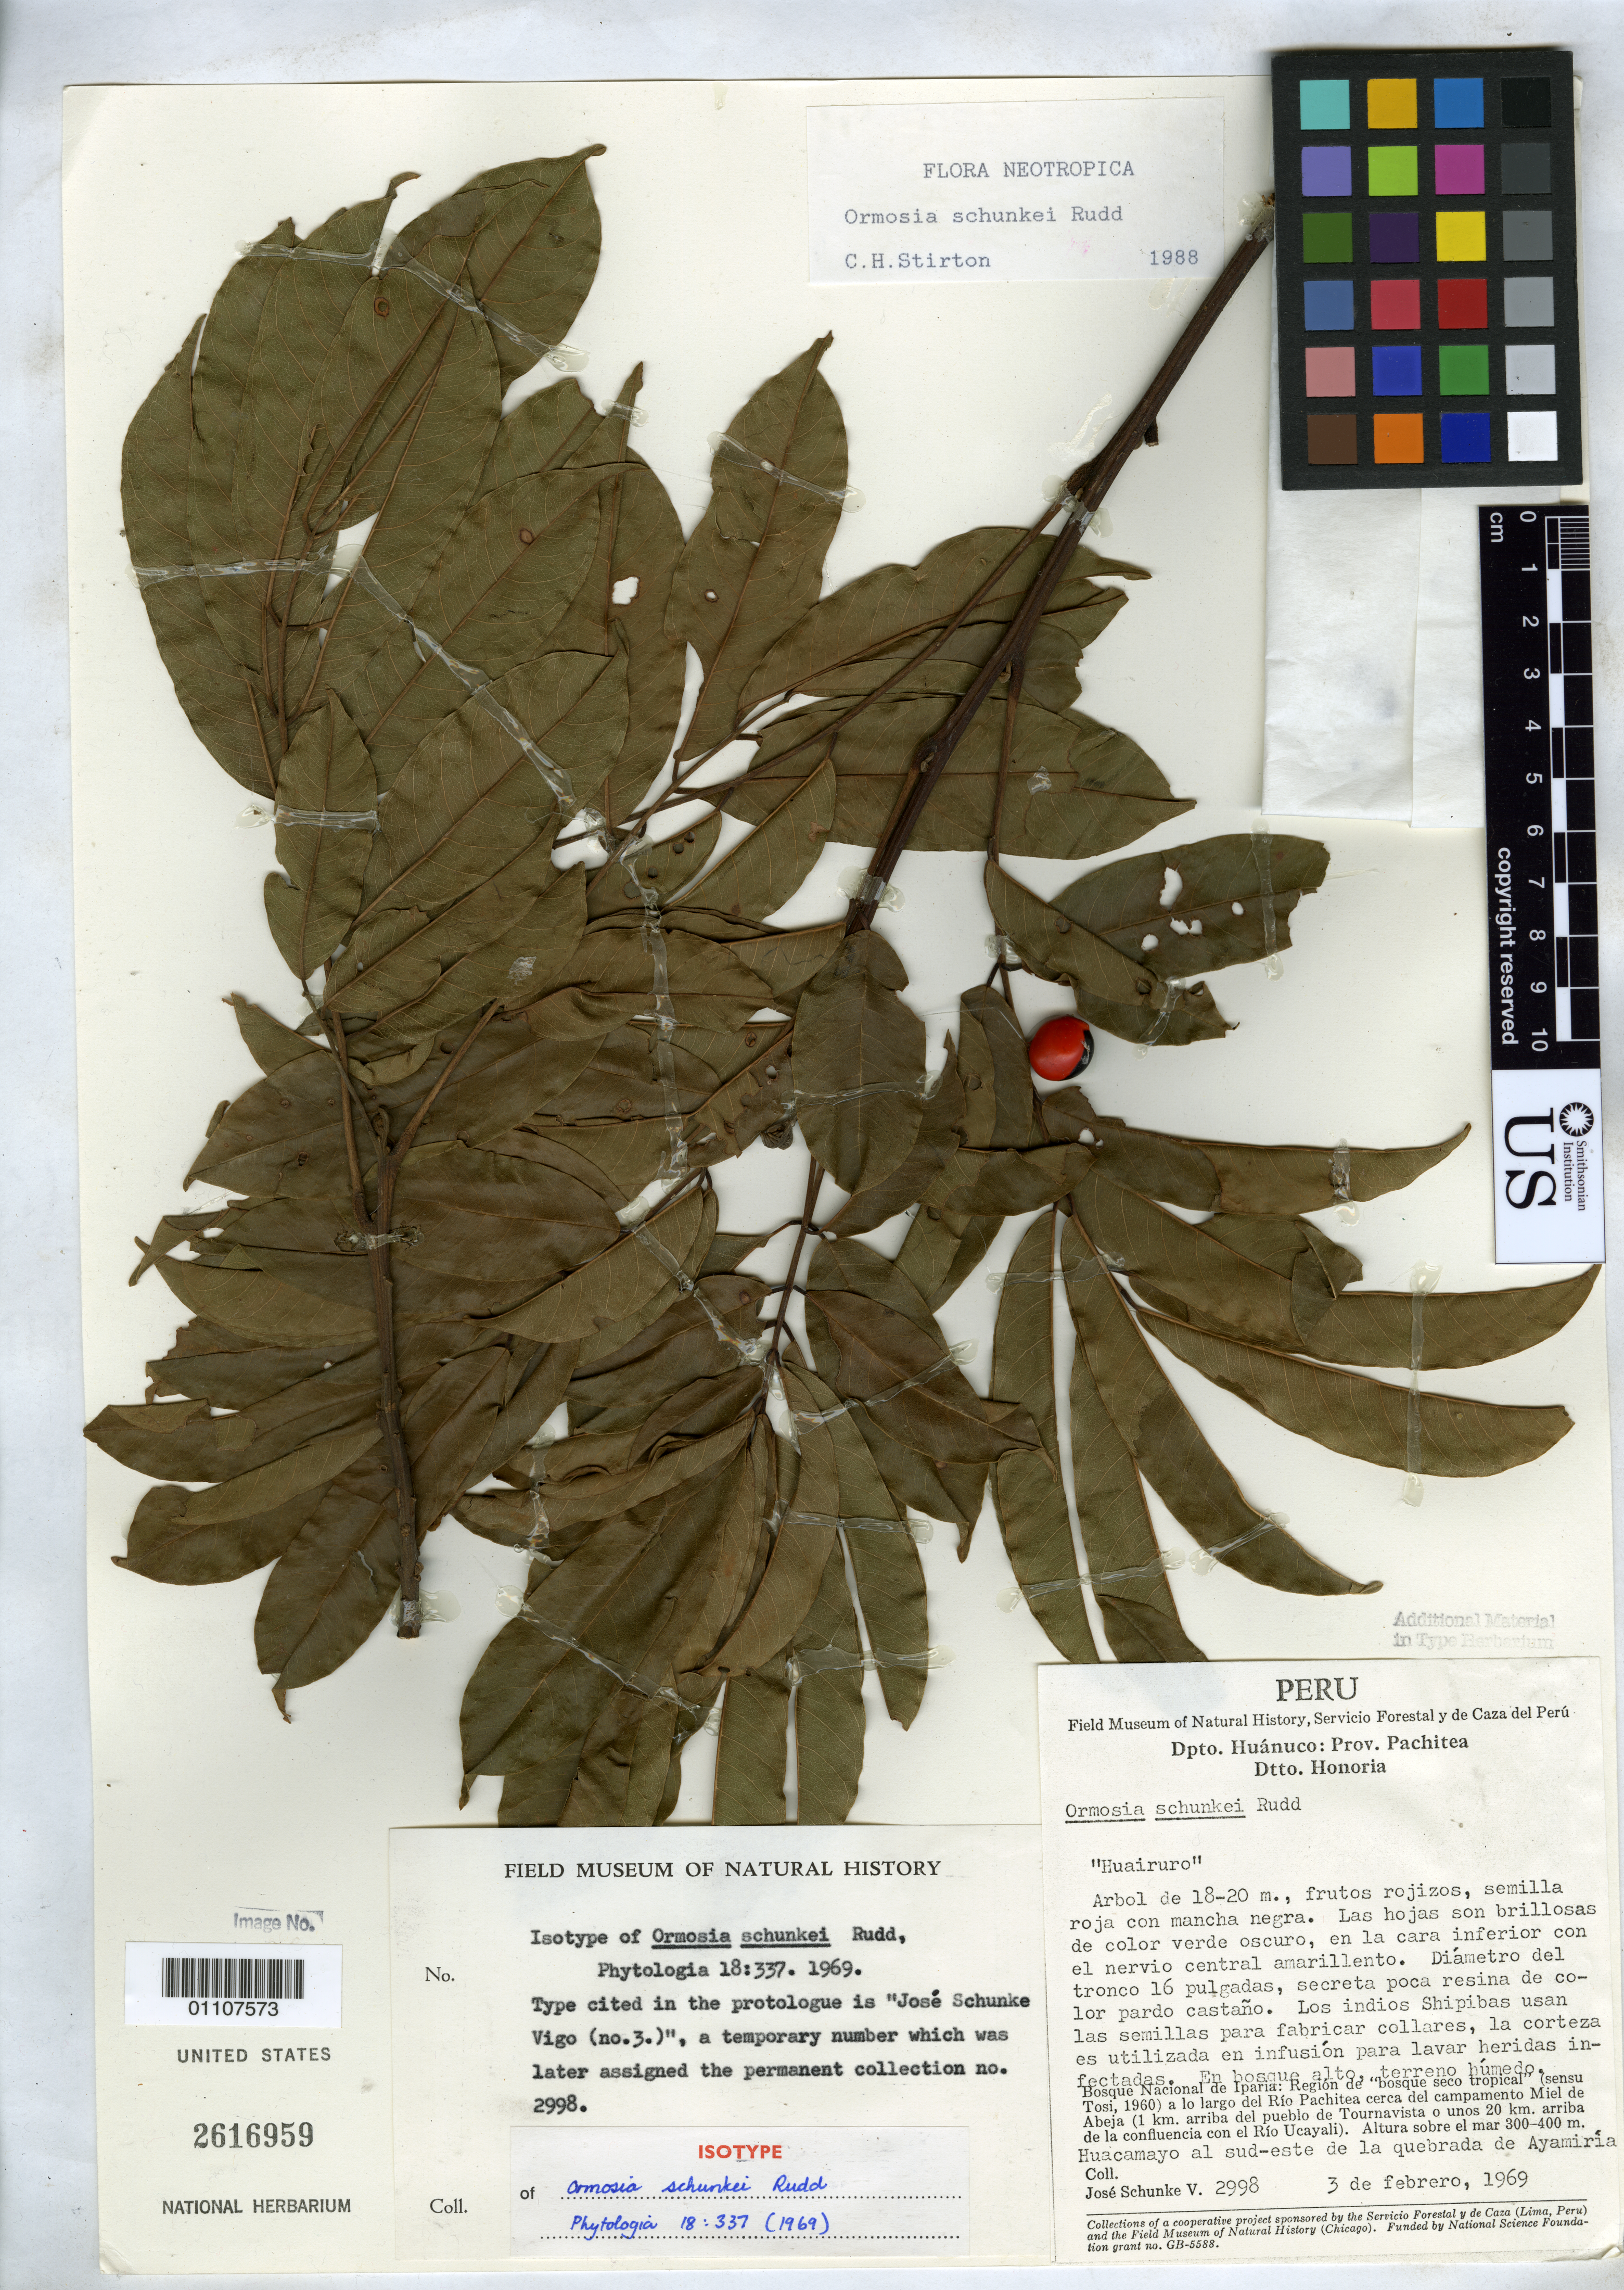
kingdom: Plantae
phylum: Tracheophyta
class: Magnoliopsida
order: Fabales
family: Fabaceae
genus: Ormosia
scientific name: Ormosia schunkei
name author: Rudd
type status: Isotype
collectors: J. Schunke Vigo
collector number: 2998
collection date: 1969-02-03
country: Peru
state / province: Huánuco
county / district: Pachitea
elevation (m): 300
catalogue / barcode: US 2616959